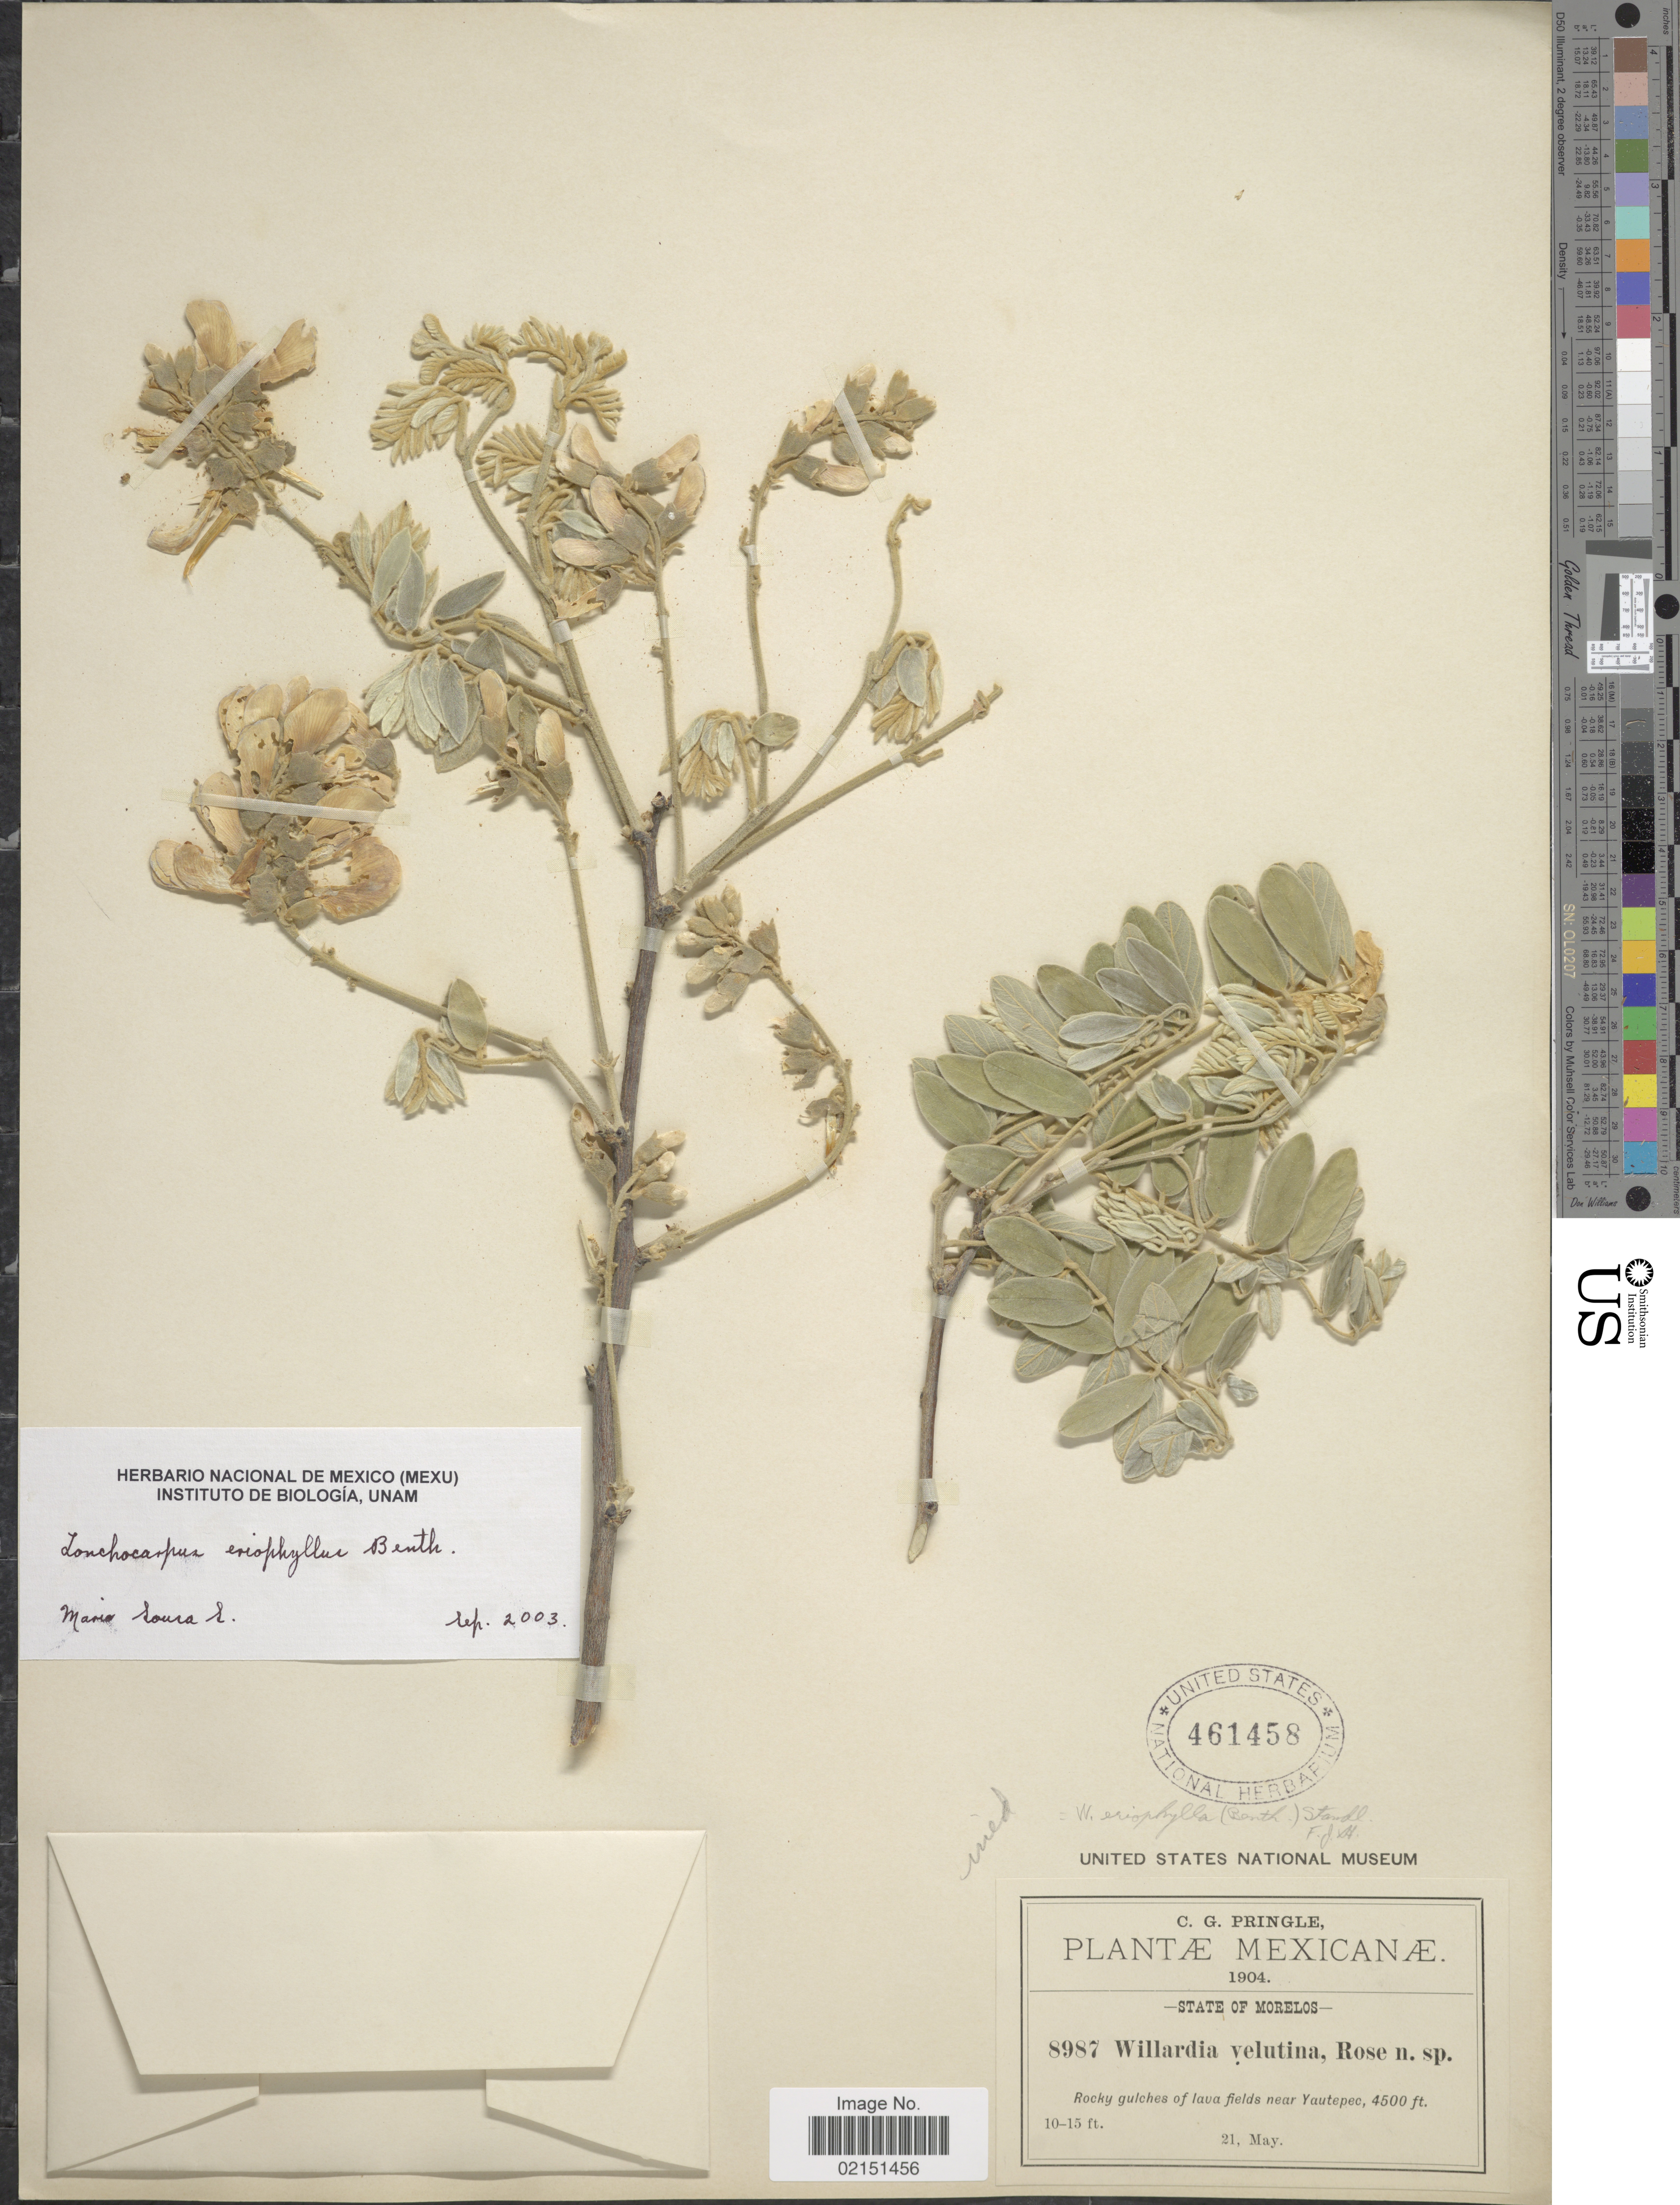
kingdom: Plantae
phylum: Tracheophyta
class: Magnoliopsida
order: Fabales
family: Fabaceae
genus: Lonchocarpus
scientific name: Lonchocarpus eriophyllus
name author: Benth.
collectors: C. G. Pringle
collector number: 8987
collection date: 1904-05-21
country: Mexico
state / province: Morelos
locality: State of Morelos, Rocky gulches of lava fields near Yautepec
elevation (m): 1372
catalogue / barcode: US 461458